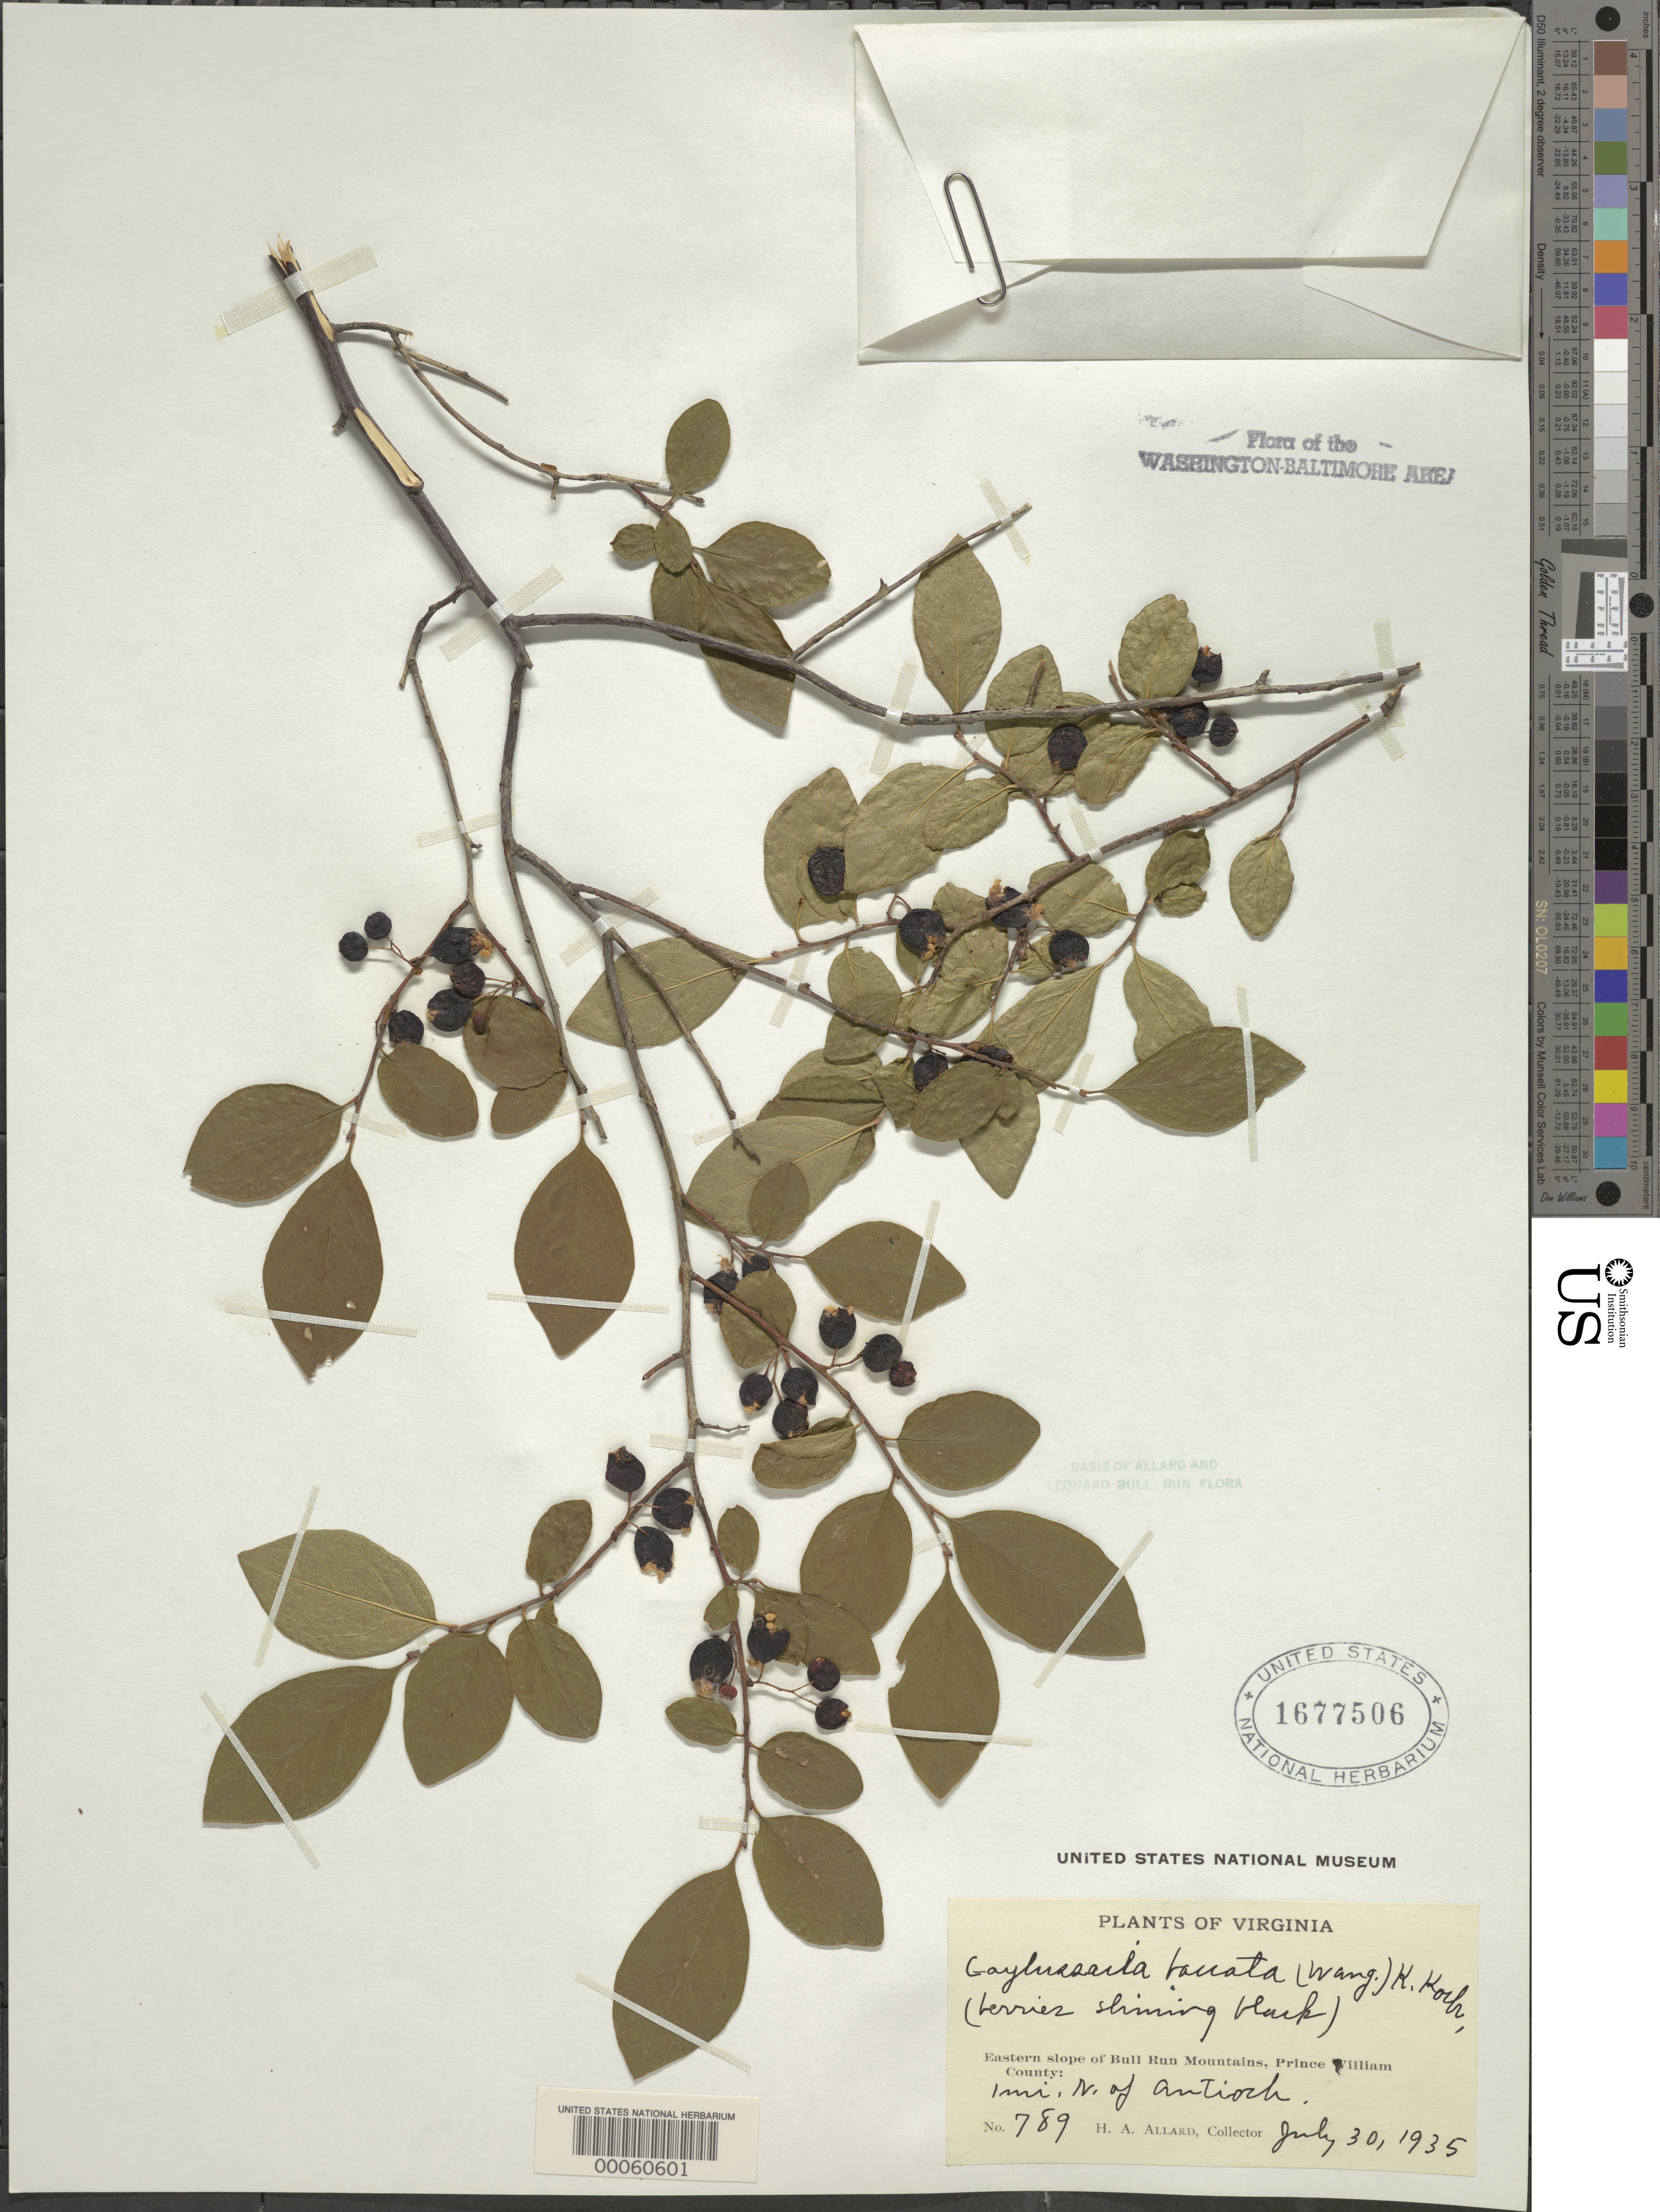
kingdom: Plantae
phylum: Tracheophyta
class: Magnoliopsida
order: Ericales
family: Ericaceae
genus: Gaylussacia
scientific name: Gaylussacia baccata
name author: (Wangenh.) K. Koch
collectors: H. A. Allard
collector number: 789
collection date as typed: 30 Jul 1935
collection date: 1935-07-30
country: United States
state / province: Virginia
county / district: Prince William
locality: N of Antioch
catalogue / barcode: US 1677506